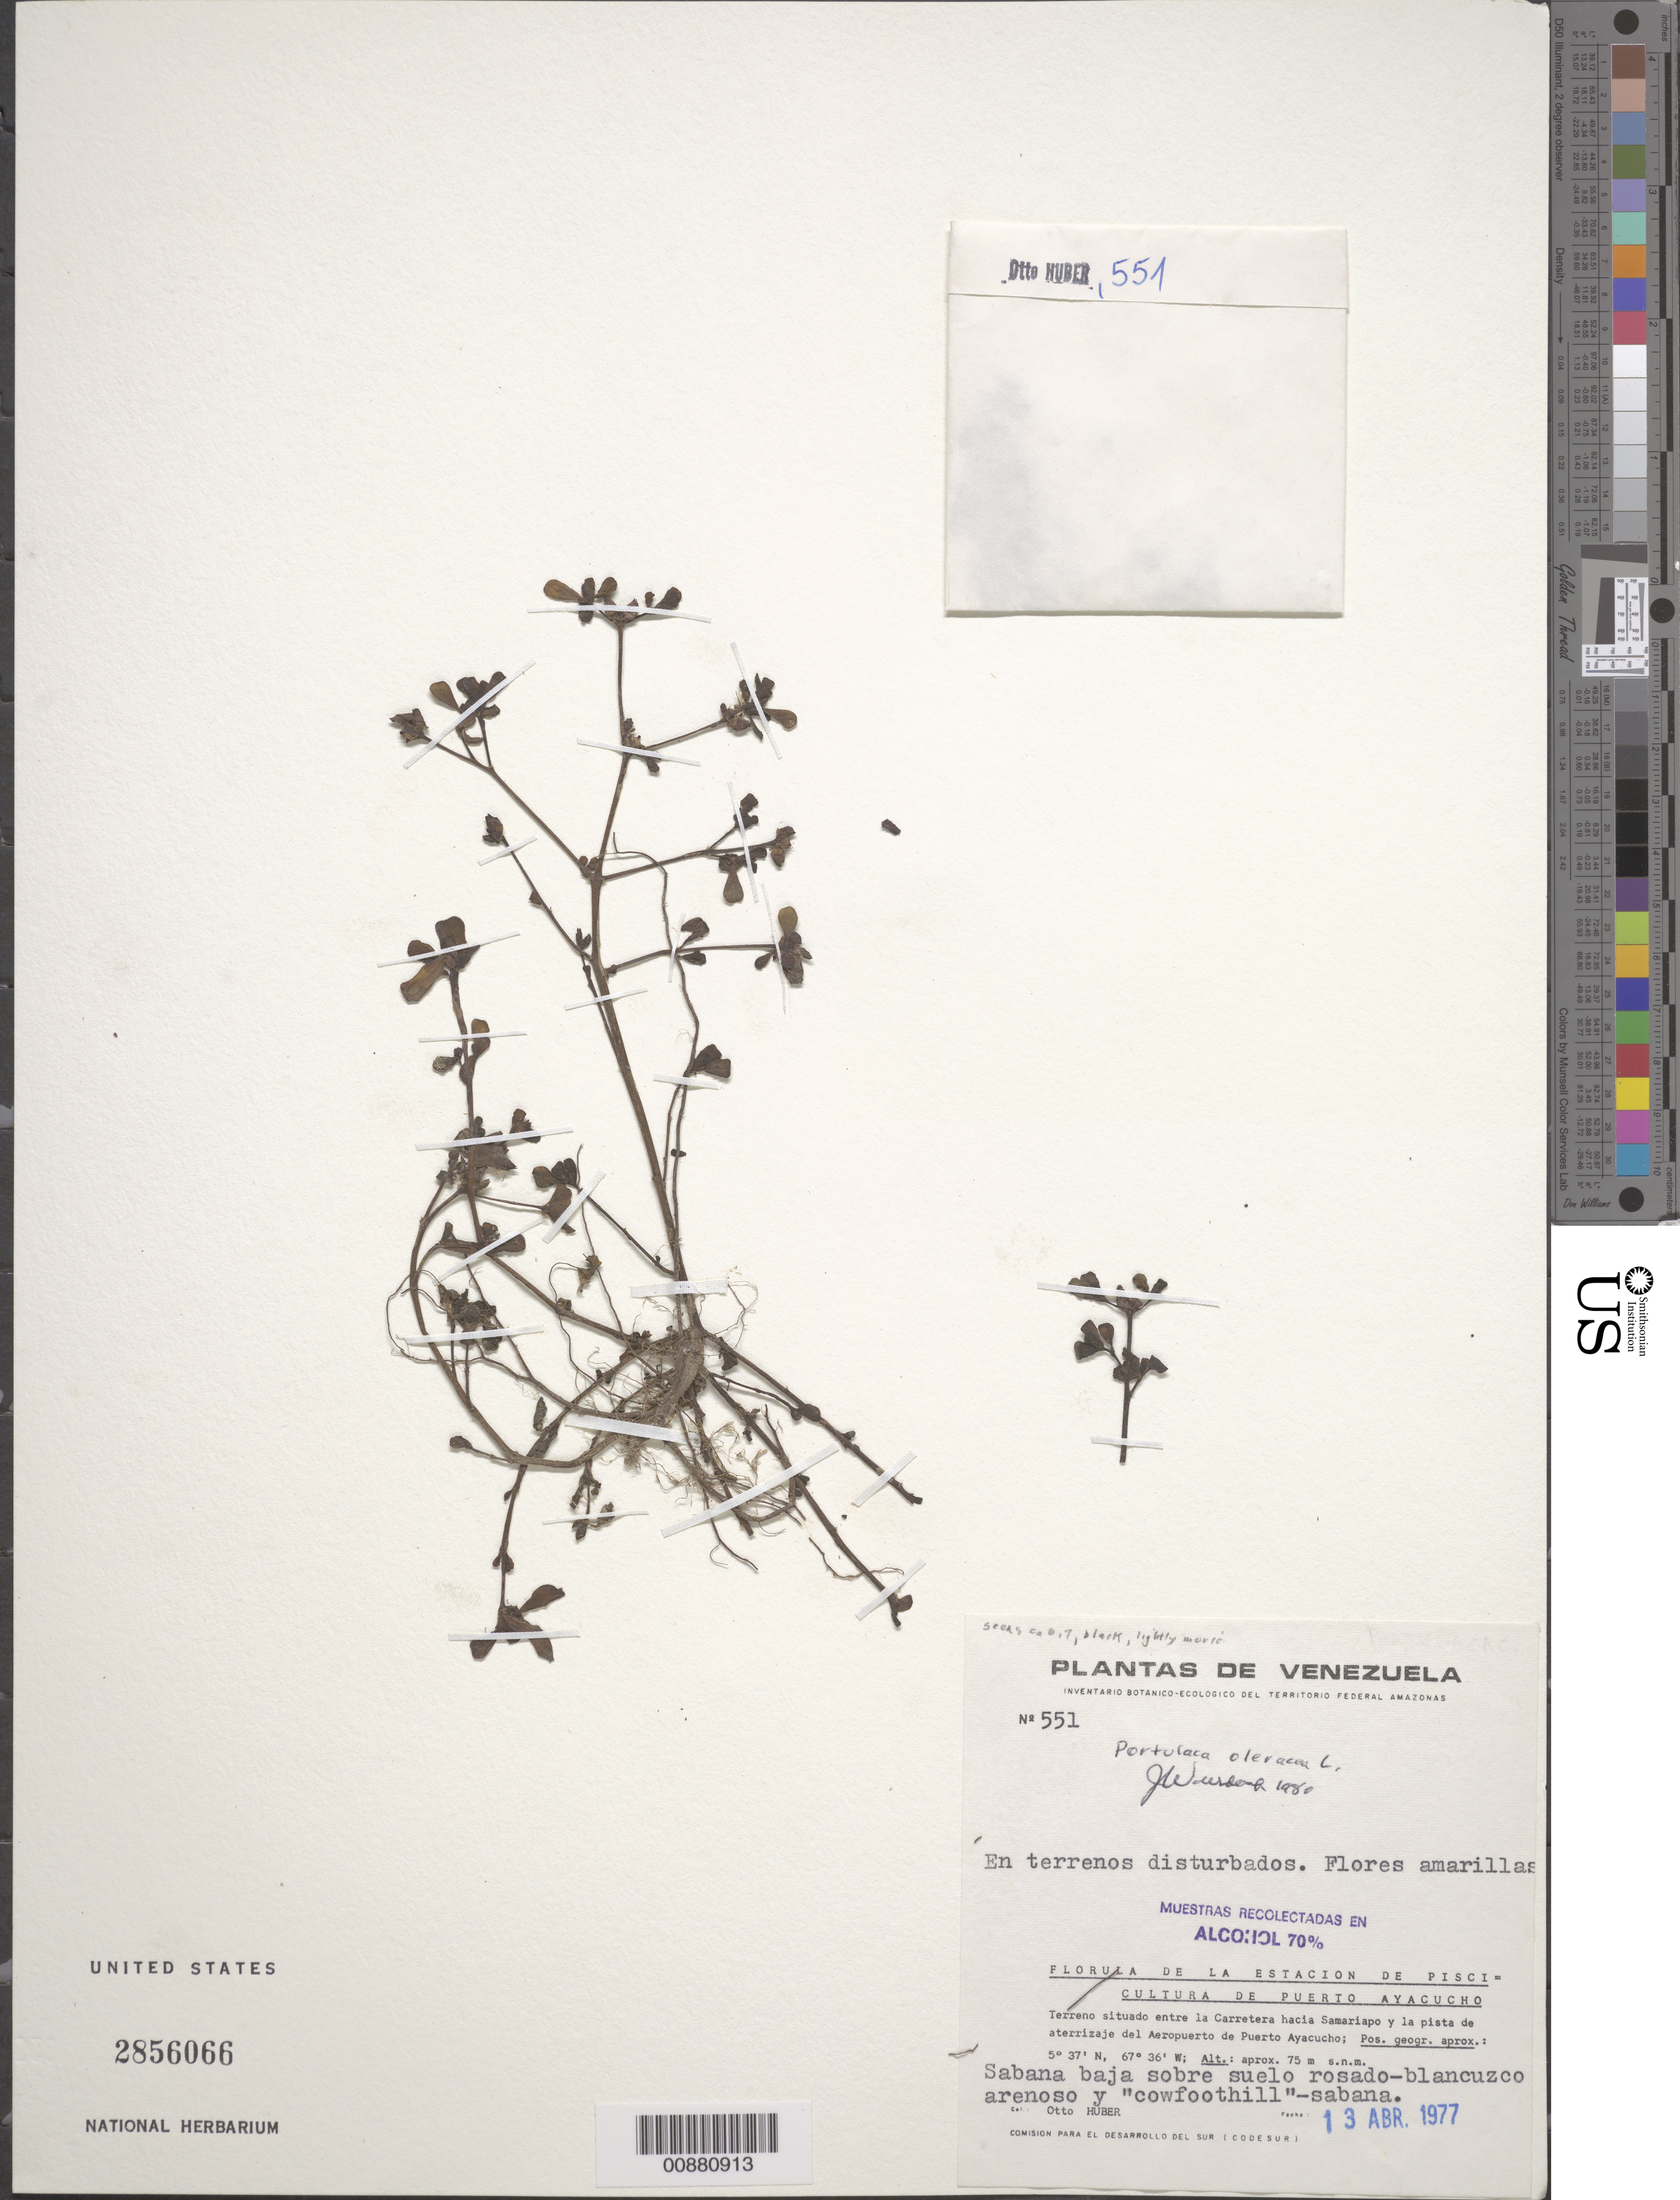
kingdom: Plantae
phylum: Tracheophyta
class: Magnoliopsida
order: Caryophyllales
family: Portulacaceae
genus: Portulaca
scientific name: Portulaca oleracea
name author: L.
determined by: Wurdack, John J., (US), US (UNITED STATES)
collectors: O. Huber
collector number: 551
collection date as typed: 13-Apr-77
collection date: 1977-04-13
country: Venezuela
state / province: Amazonas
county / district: Atures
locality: Puerto Ayacucho, carretera hacia Samariapo y la pista de aterrizaje del Aeropuerto de Puerto Ayacucho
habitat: Sabana baja sobre suelo rosado-blancuzco arenoso y "cowfoothill"-sabana; en terrenso disturbados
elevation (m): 75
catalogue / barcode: US 2856066